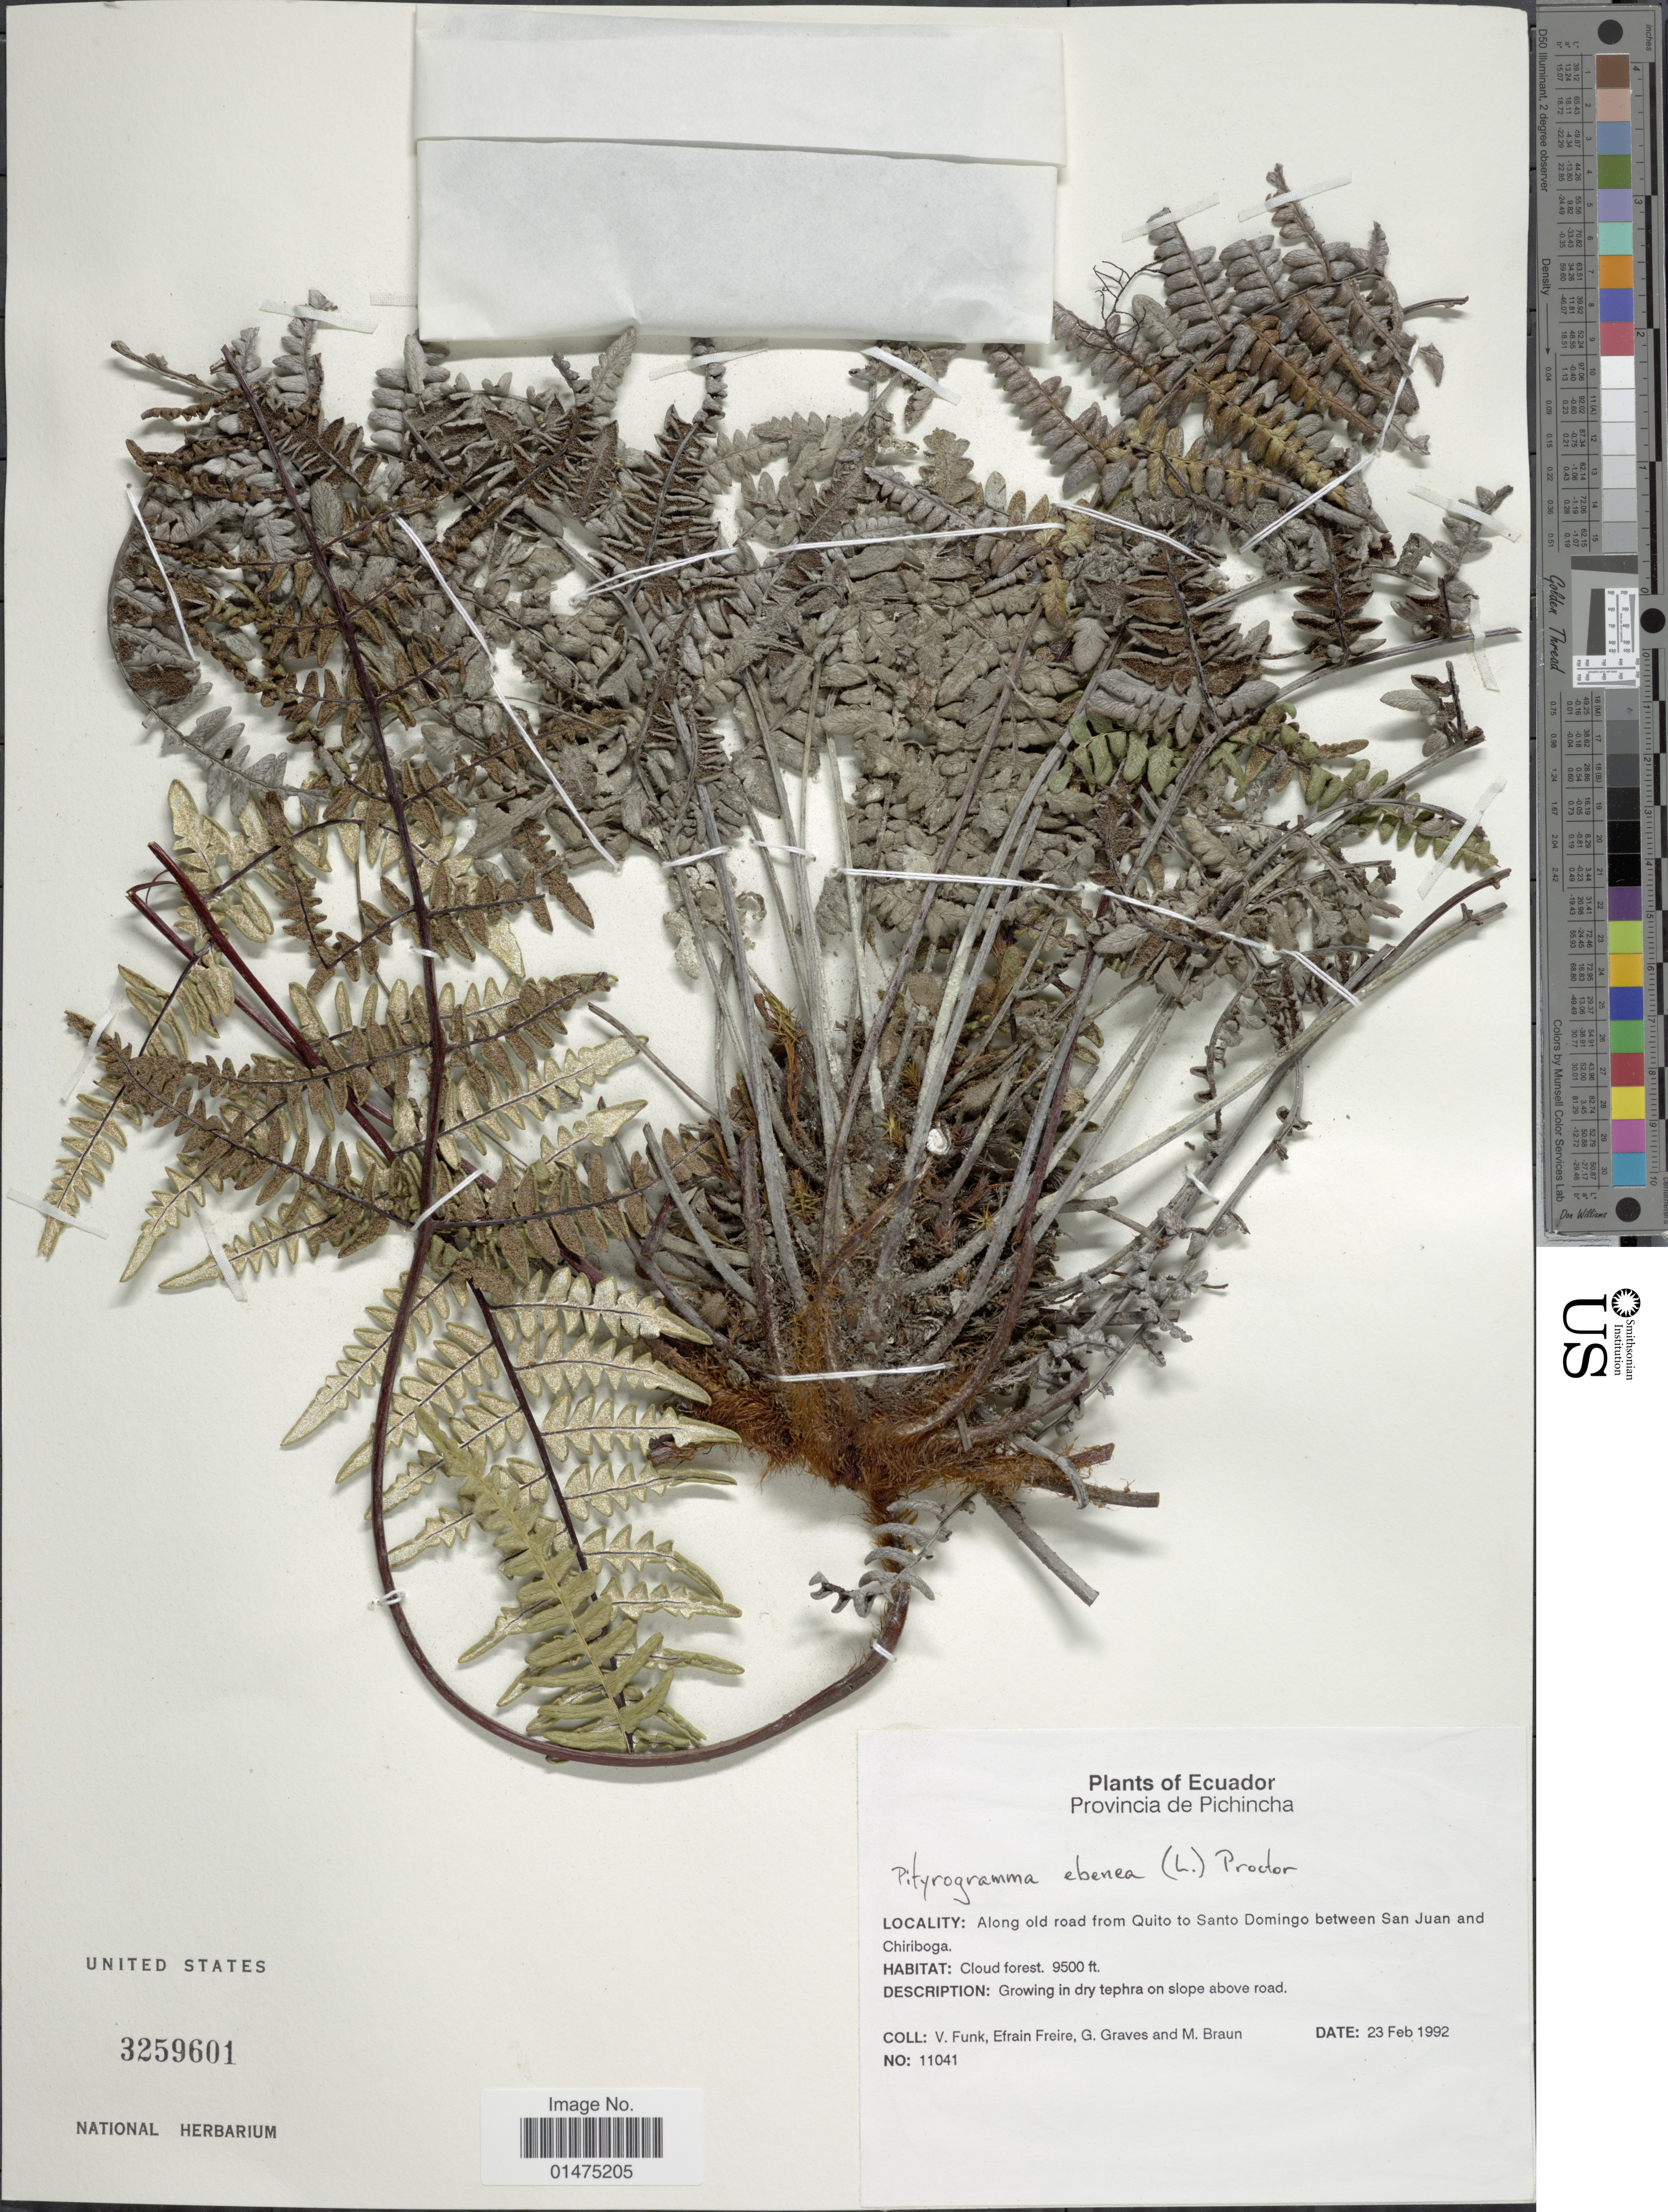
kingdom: Plantae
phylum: Tracheophyta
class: Polypodiopsida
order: Polypodiales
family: Pteridaceae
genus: Pityrogramma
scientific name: Pityrogramma tartarea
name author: (Cav.) Maxon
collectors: V. Funk, E. Freire, G. Graves & M. Braun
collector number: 11041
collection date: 1992-02-23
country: Ecuador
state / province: Pichincha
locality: Along old road from Quito to Santo Domingo between San Juan and Chiriboga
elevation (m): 2896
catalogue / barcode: US 3259601